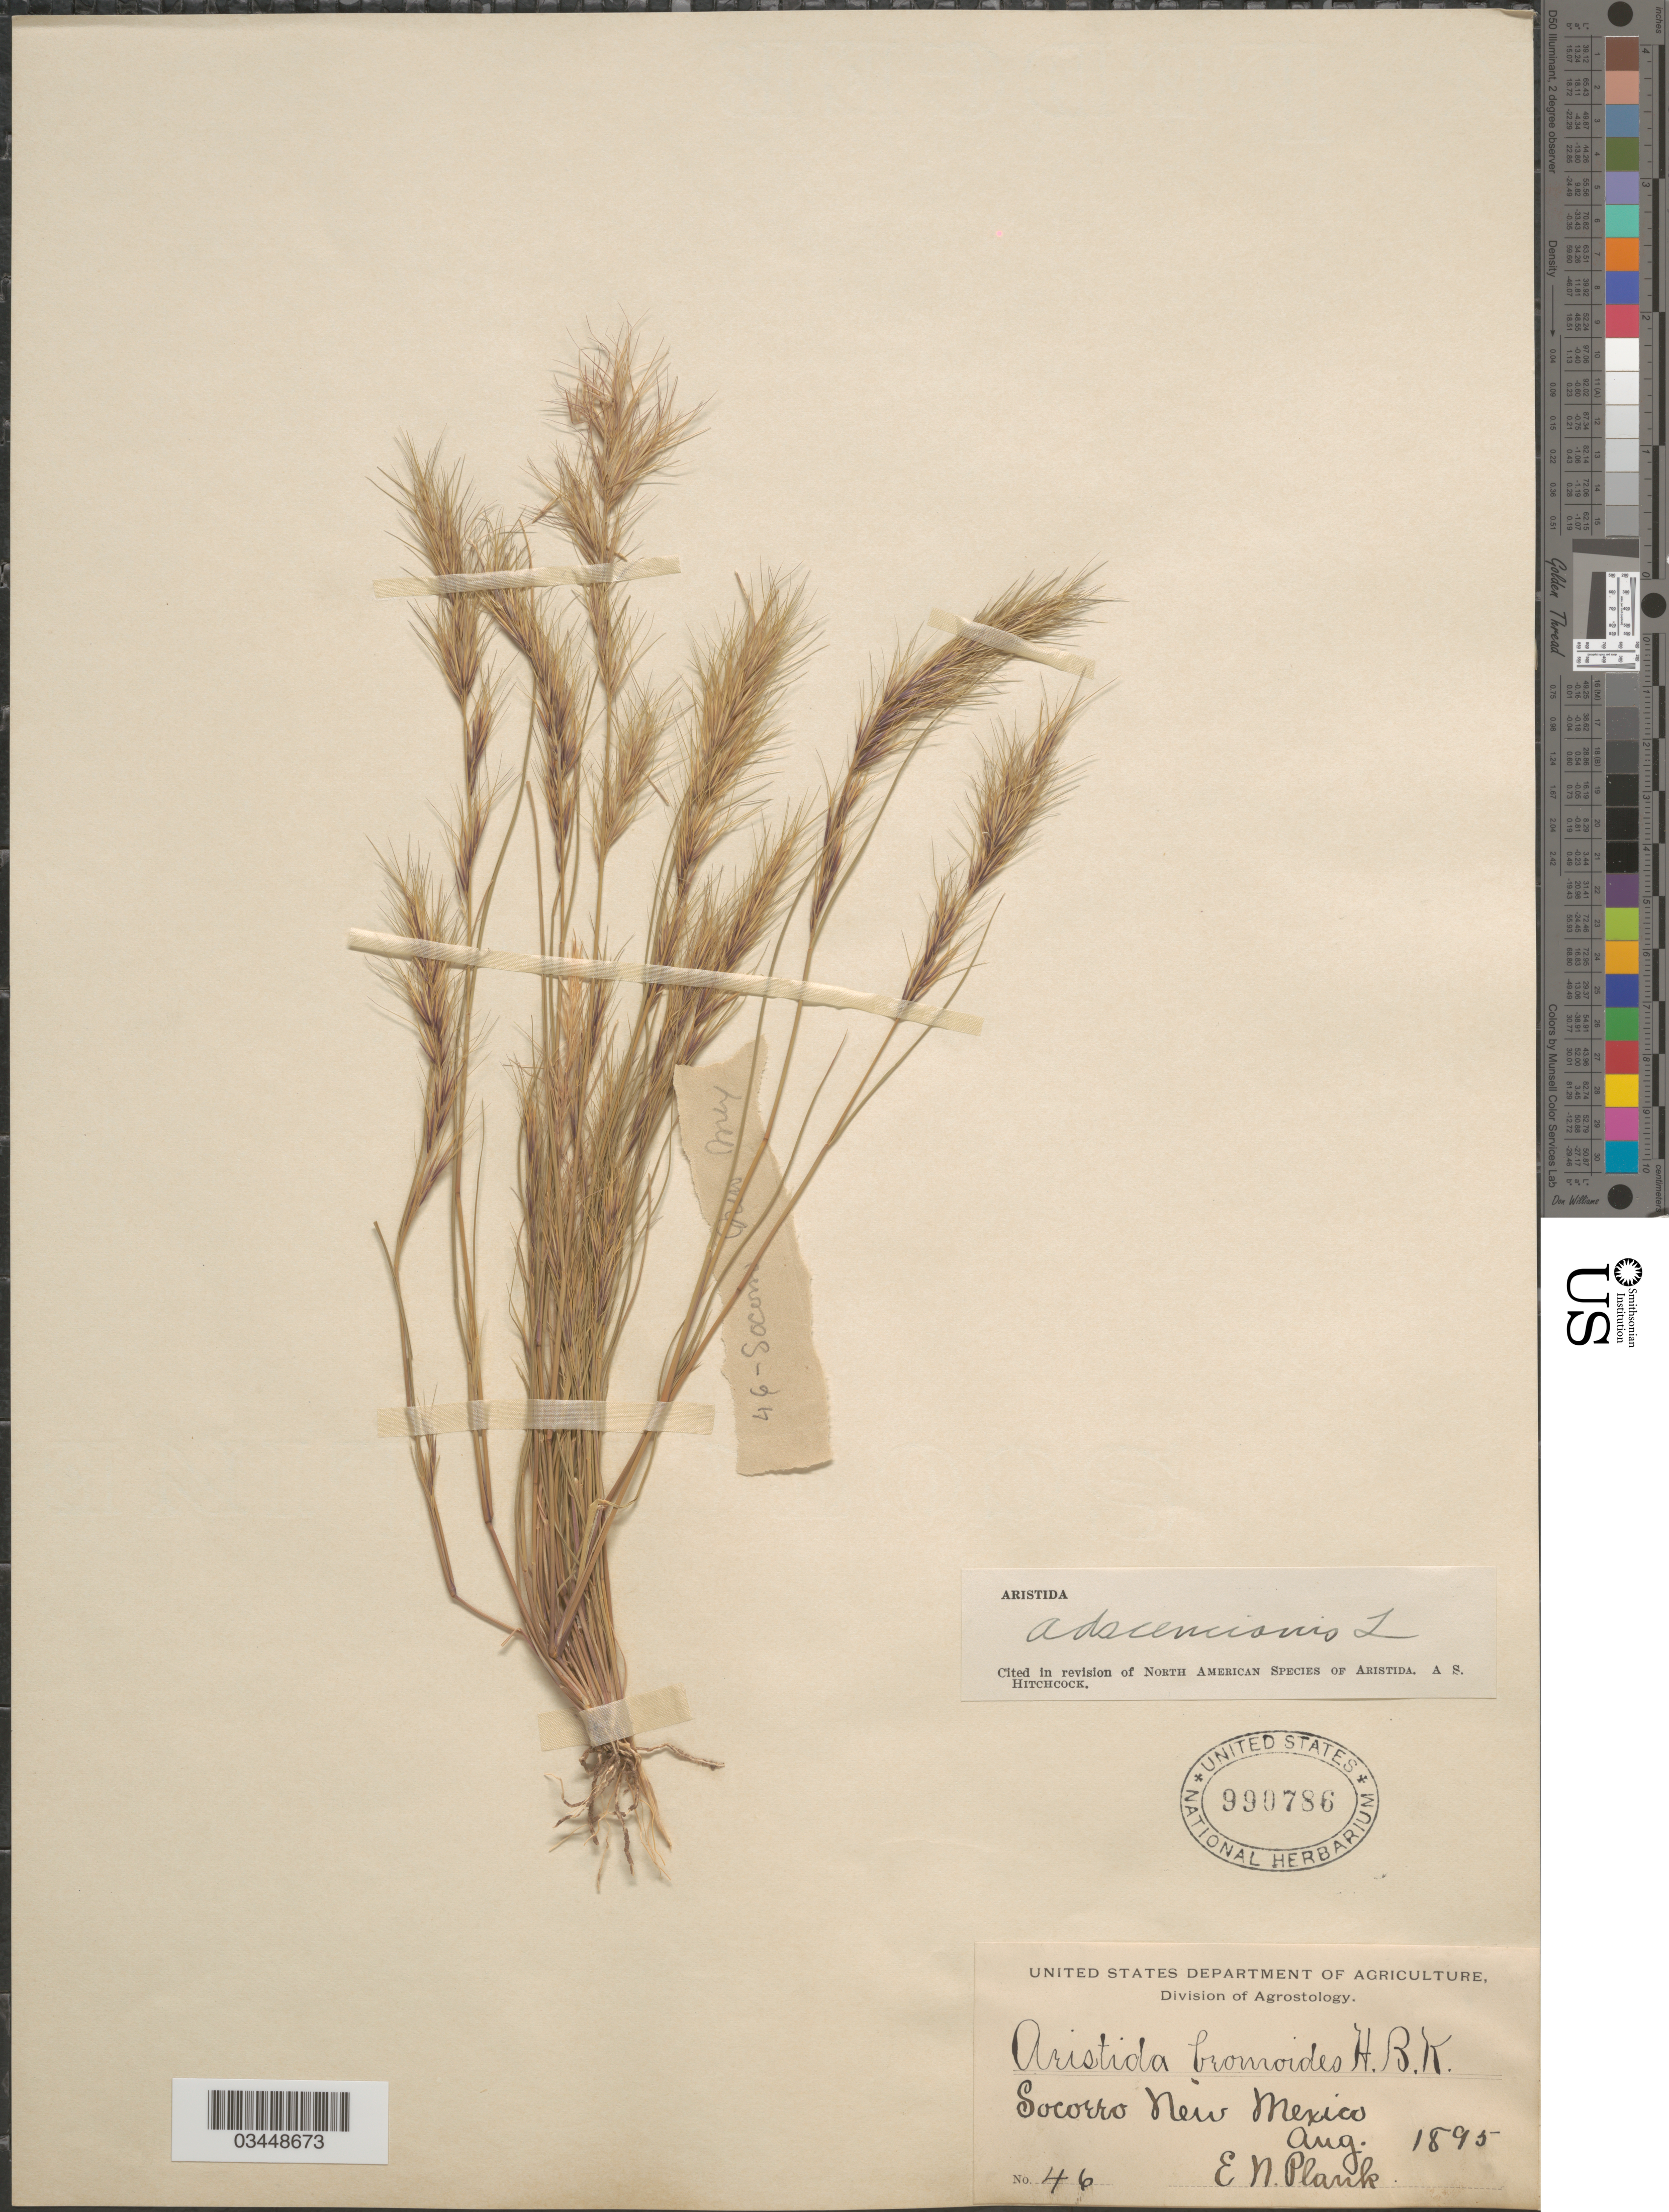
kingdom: Plantae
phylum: Tracheophyta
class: Liliopsida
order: Poales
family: Poaceae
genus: Aristida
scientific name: Aristida adscensionis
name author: L.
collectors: E. Plank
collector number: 46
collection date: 1895-08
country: United States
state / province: New Mexico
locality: Socorro.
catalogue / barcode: US 990786